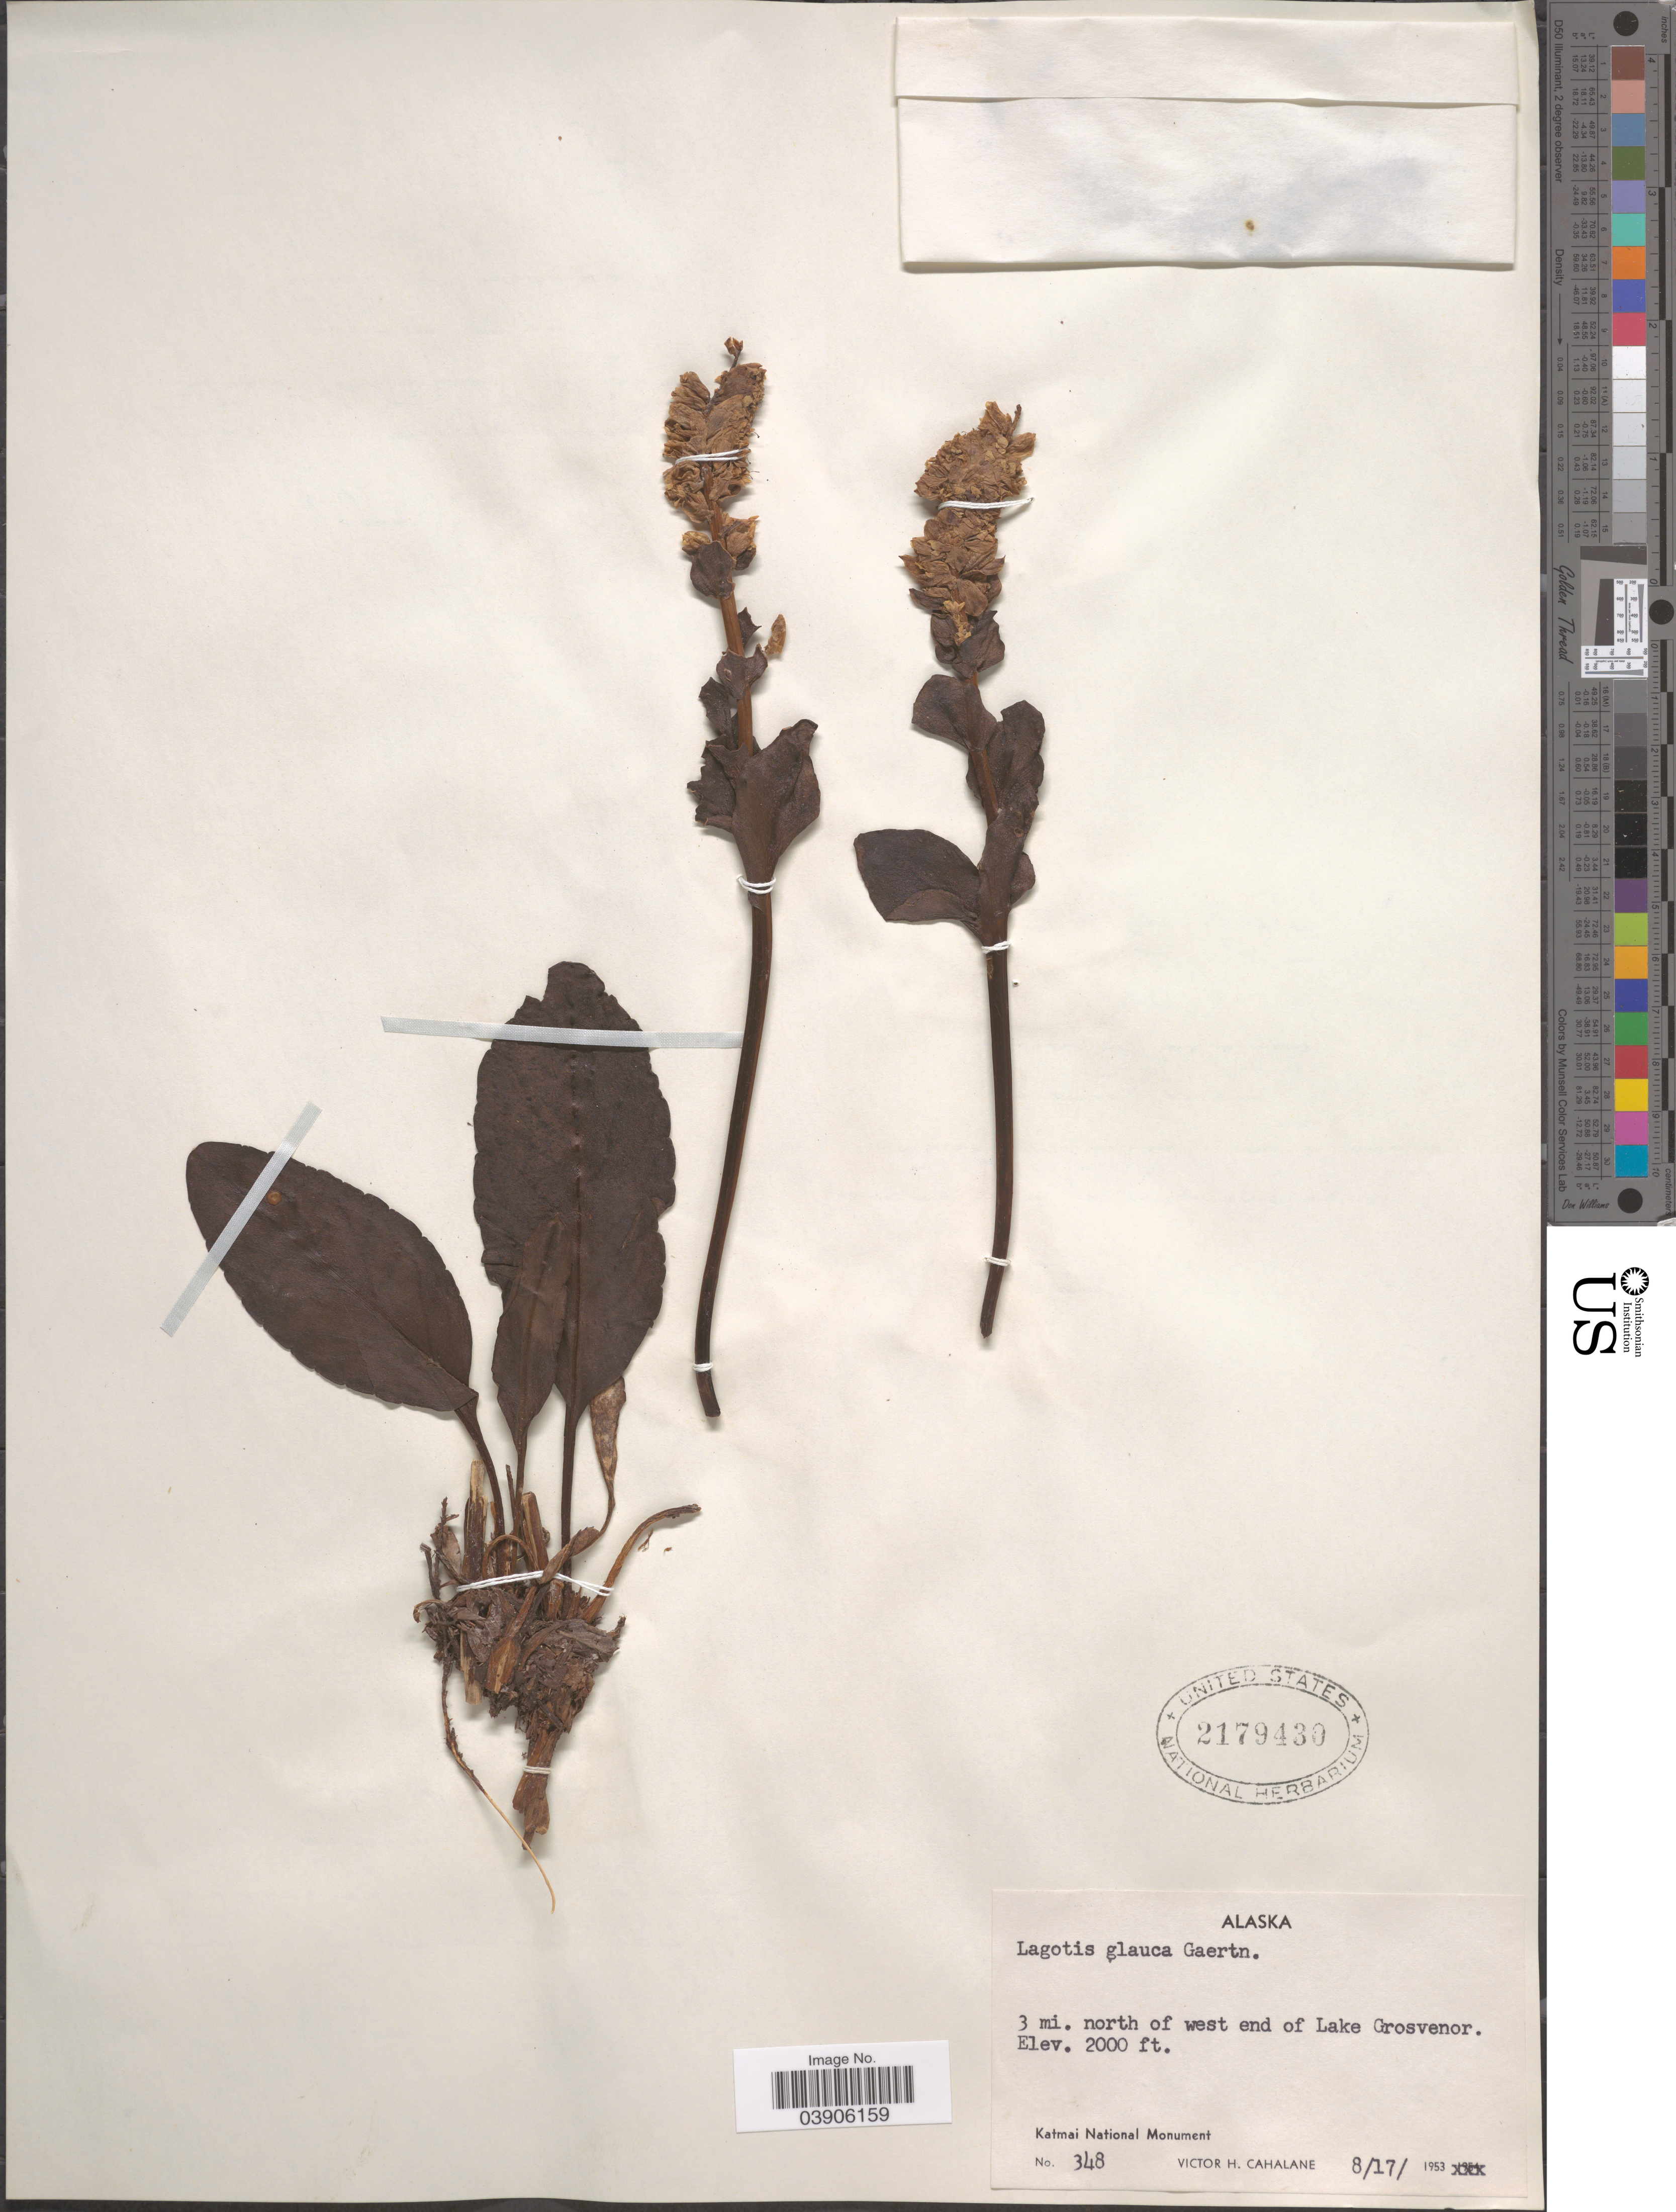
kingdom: Plantae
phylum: Tracheophyta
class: Magnoliopsida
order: Lamiales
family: Plantaginaceae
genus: Lagotis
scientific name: Lagotis glauca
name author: Gaertn.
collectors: V. Cahalane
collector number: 348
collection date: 1953-08-17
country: United States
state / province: Alaska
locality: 3 mi. north of west end of Lake Grosvenor. Katmai National Monument.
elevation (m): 610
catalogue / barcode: US 2179430